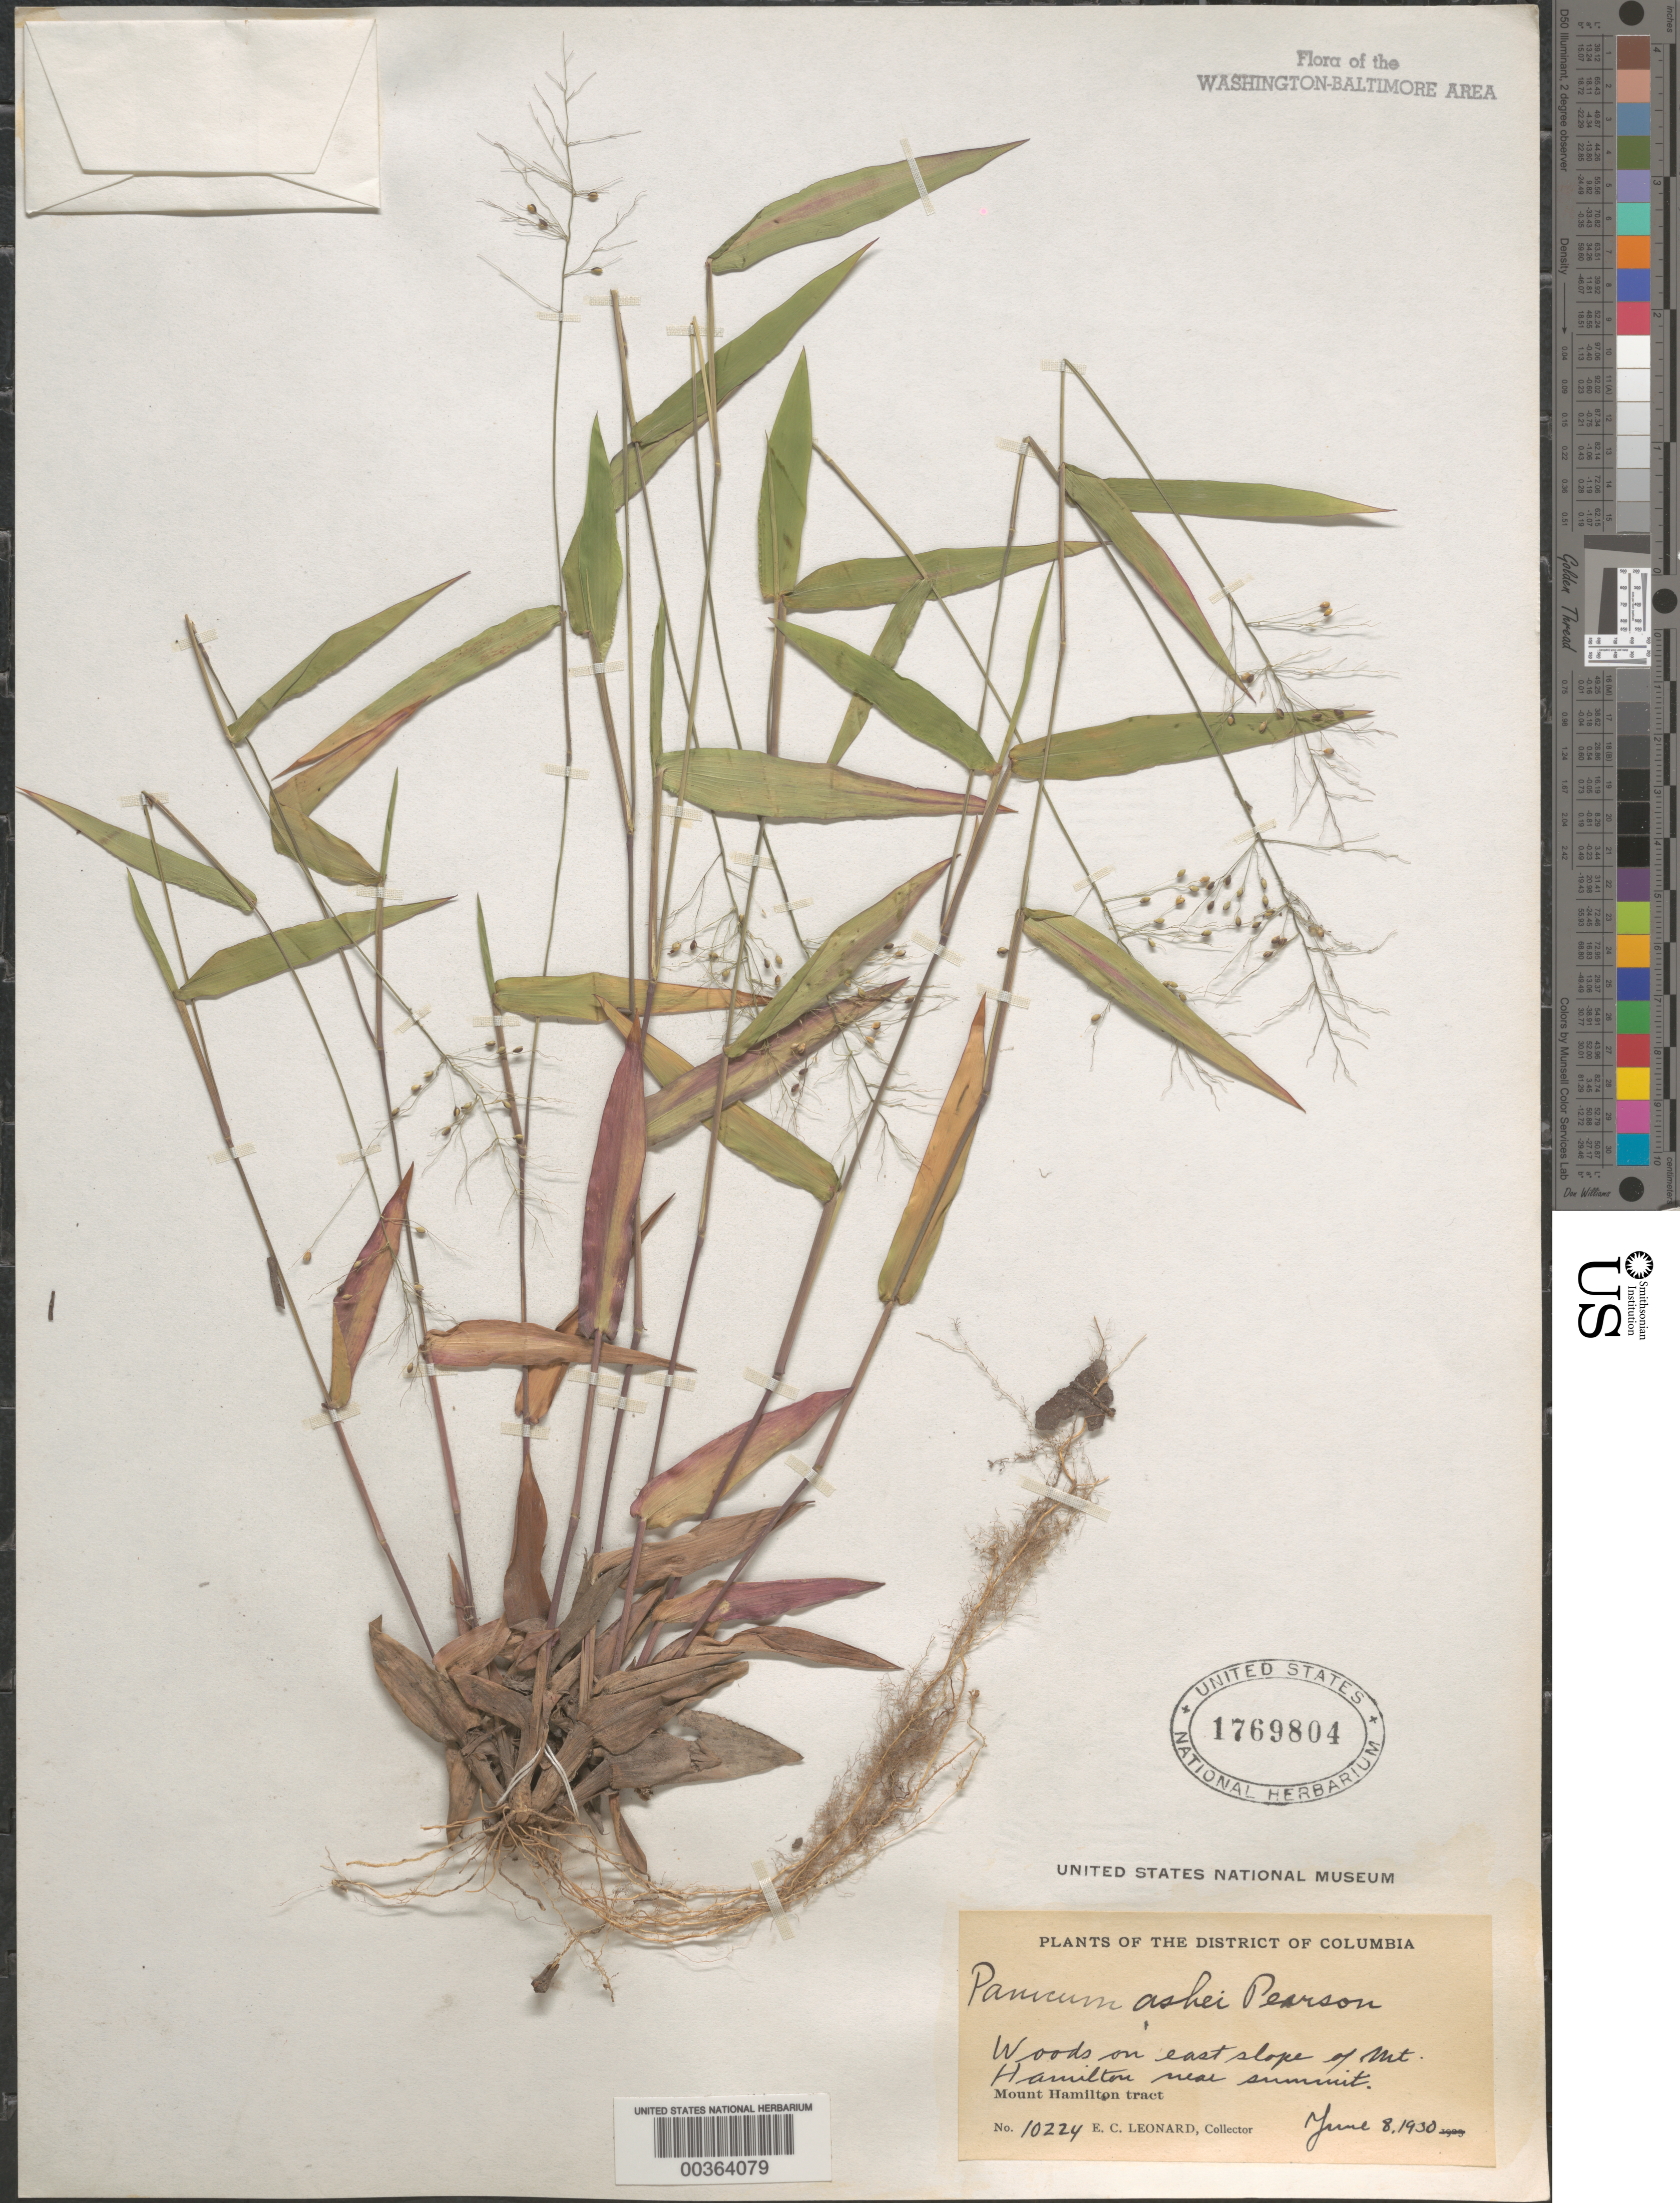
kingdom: Plantae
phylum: Tracheophyta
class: Liliopsida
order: Poales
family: Poaceae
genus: Dichanthelium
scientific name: Dichanthelium commutatum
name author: (Schult.) Gould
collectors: E. C. Leonard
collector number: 10224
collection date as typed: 08 Jun 1930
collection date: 1930-06-08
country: United States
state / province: District of Columbia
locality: Mount Hamilton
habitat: Woods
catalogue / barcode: US 1769804